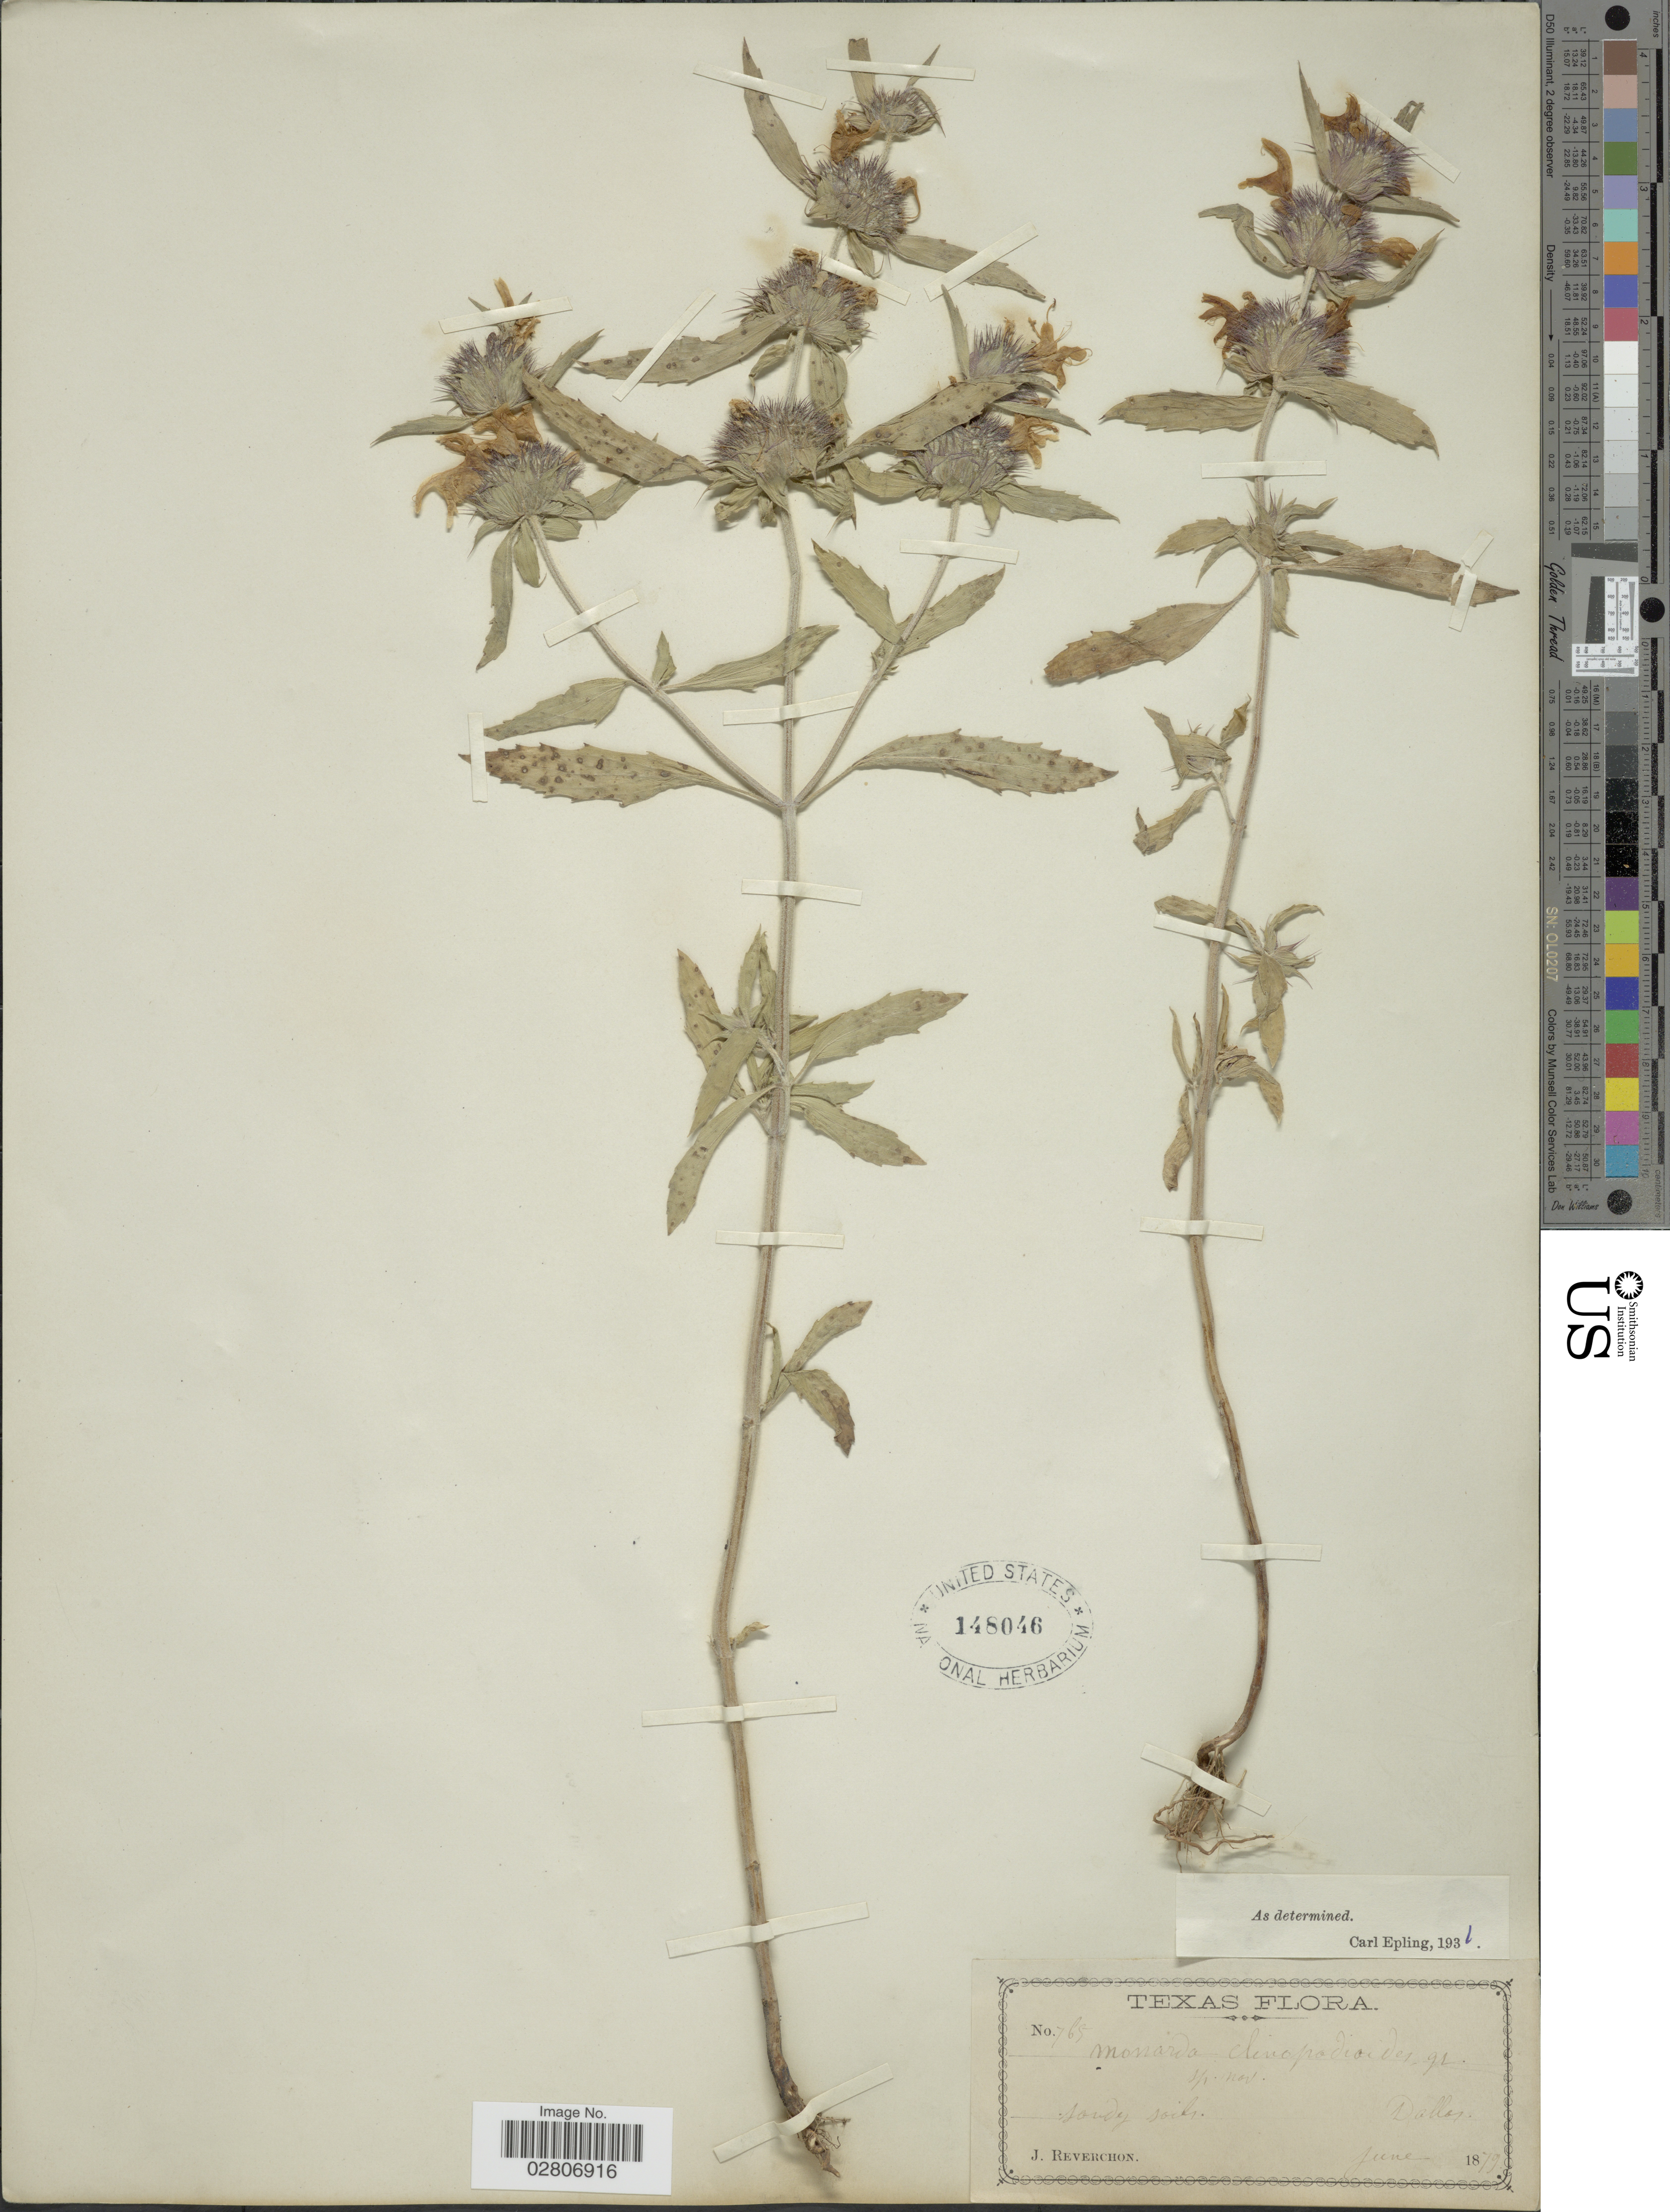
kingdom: Plantae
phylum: Tracheophyta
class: Magnoliopsida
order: Lamiales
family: Lamiaceae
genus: Monarda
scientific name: Monarda clinopodioides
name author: A. Gray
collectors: J. Reverchon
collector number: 765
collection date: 1879-06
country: United States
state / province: Texas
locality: Dallas.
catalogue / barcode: US 148046